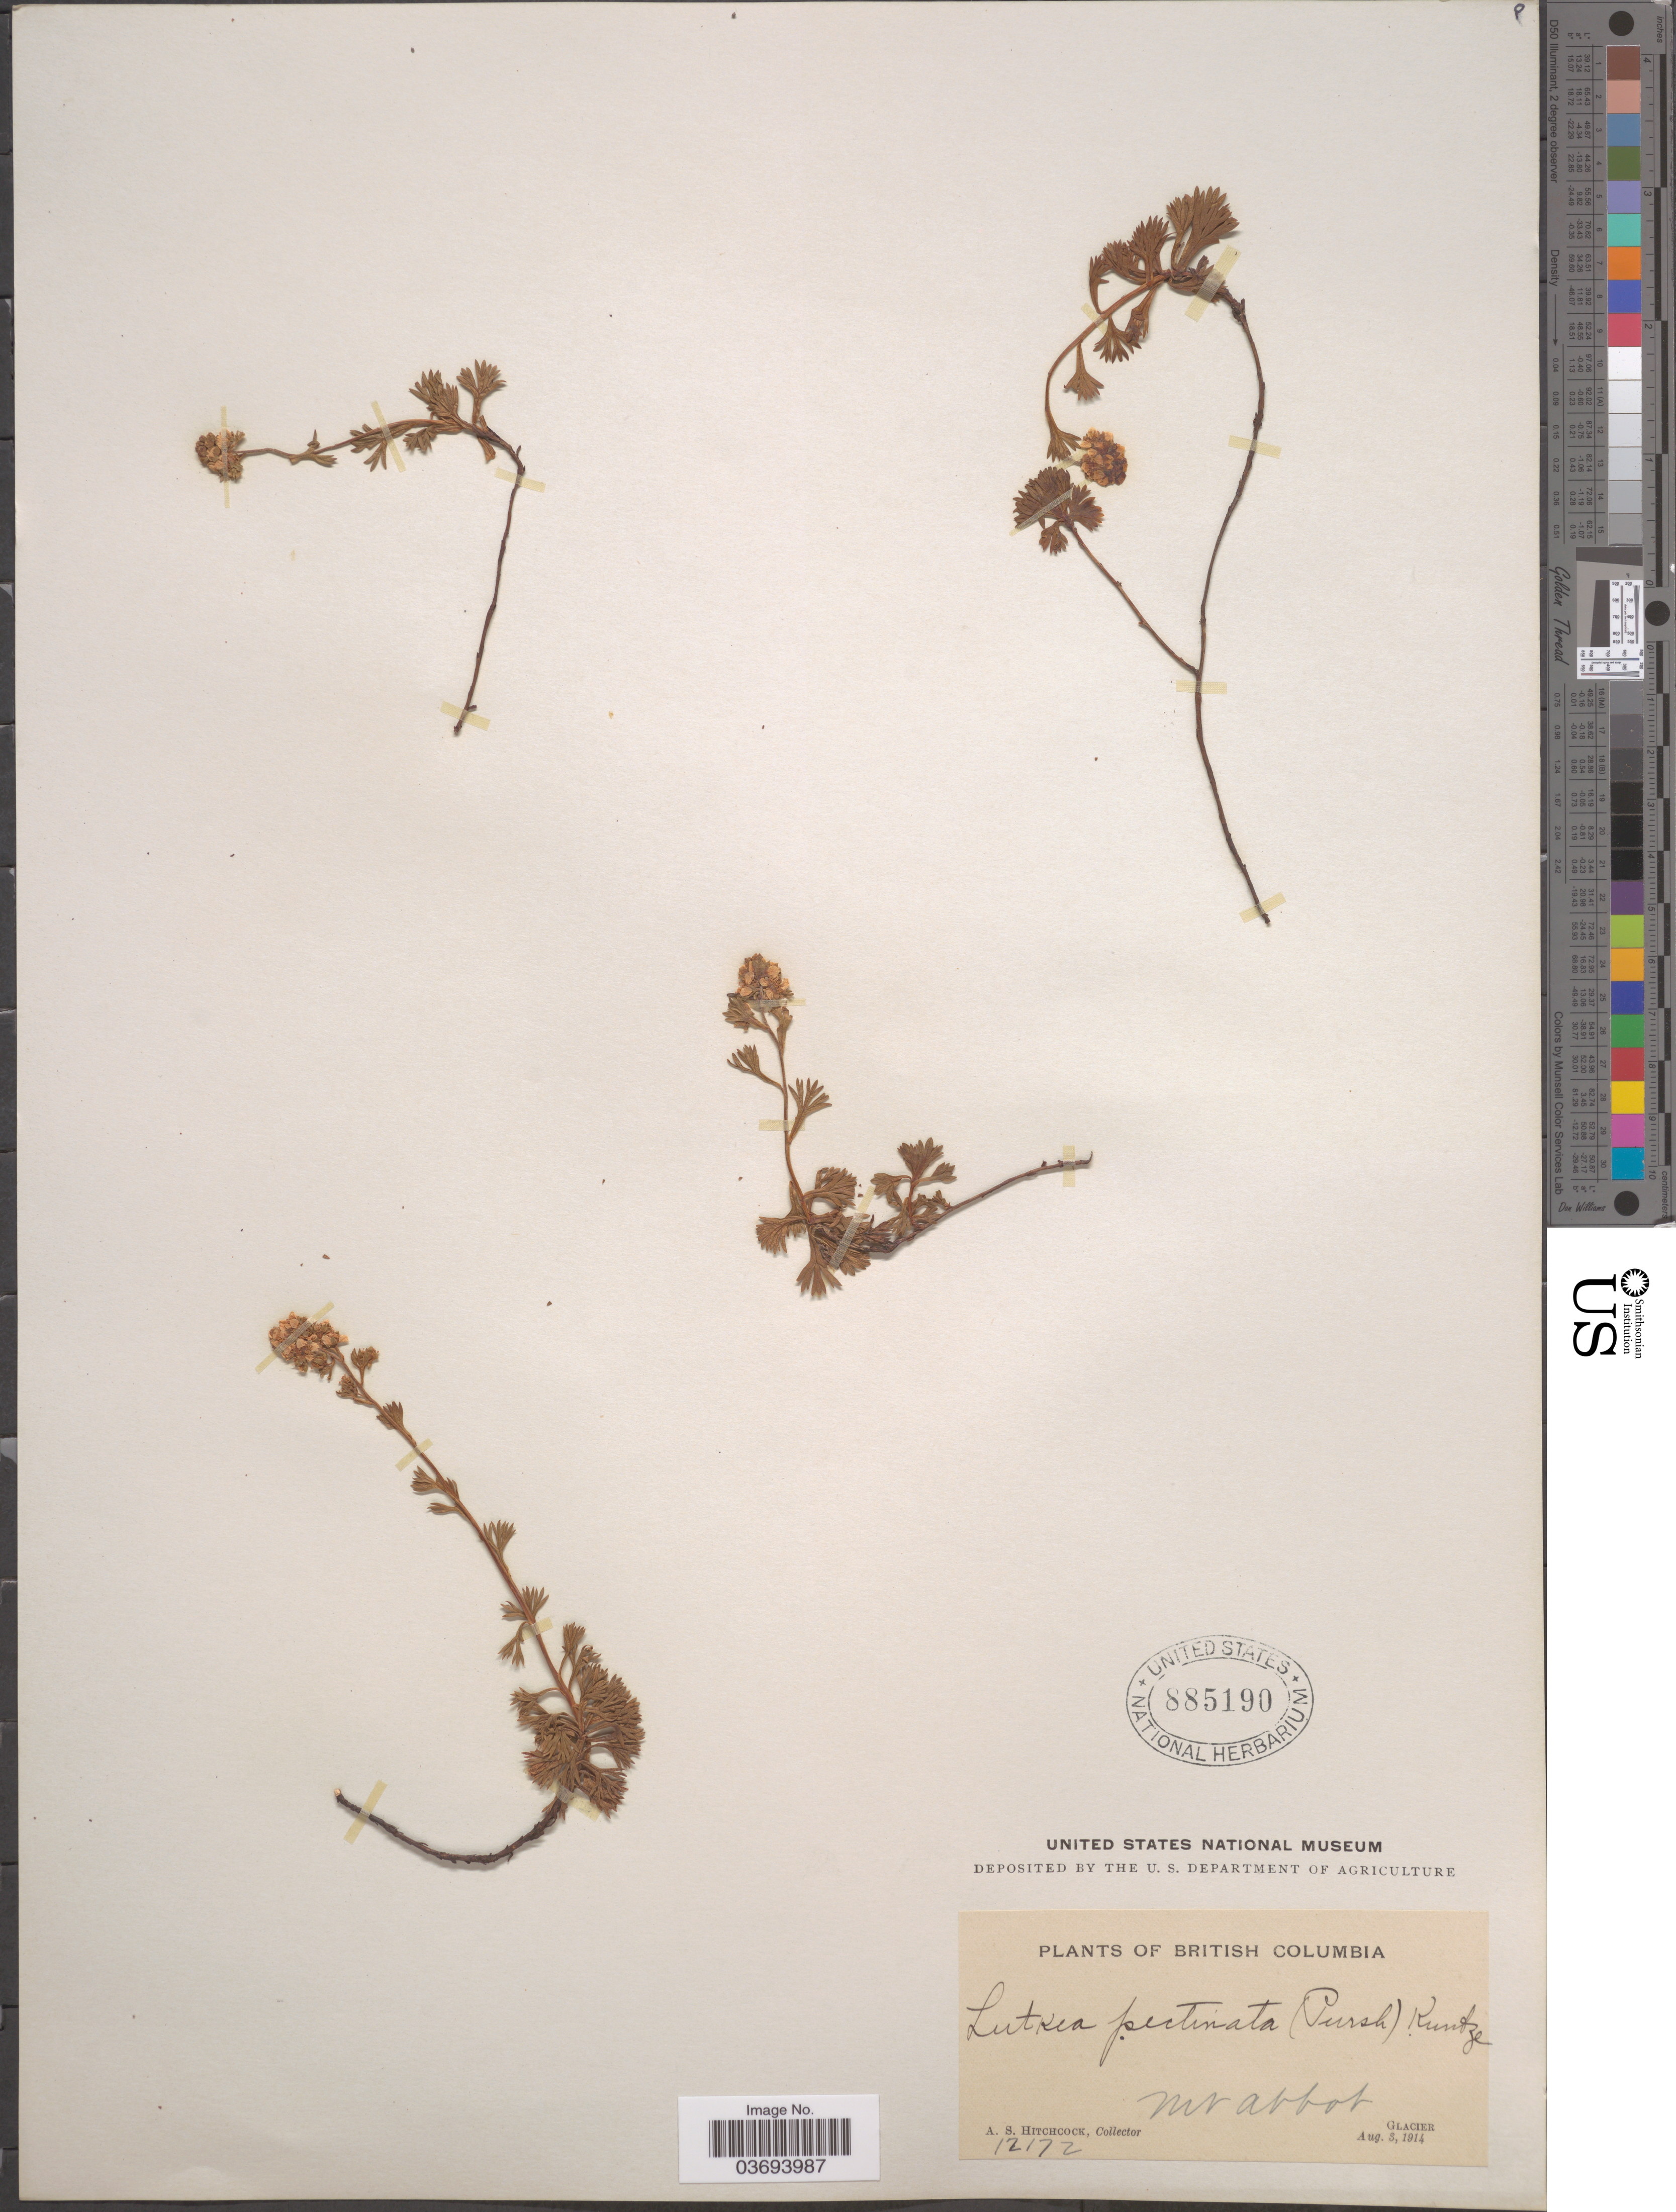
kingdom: Plantae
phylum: Tracheophyta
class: Magnoliopsida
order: Rosales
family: Rosaceae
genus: Luetkea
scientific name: Luetkea pectinata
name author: (Pursh) Kuntze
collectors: A. S. Hitchcock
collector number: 12172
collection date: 1914-08-03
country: Canada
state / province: British Columbia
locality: Mt Abbot. Glacier.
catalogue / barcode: US 885190